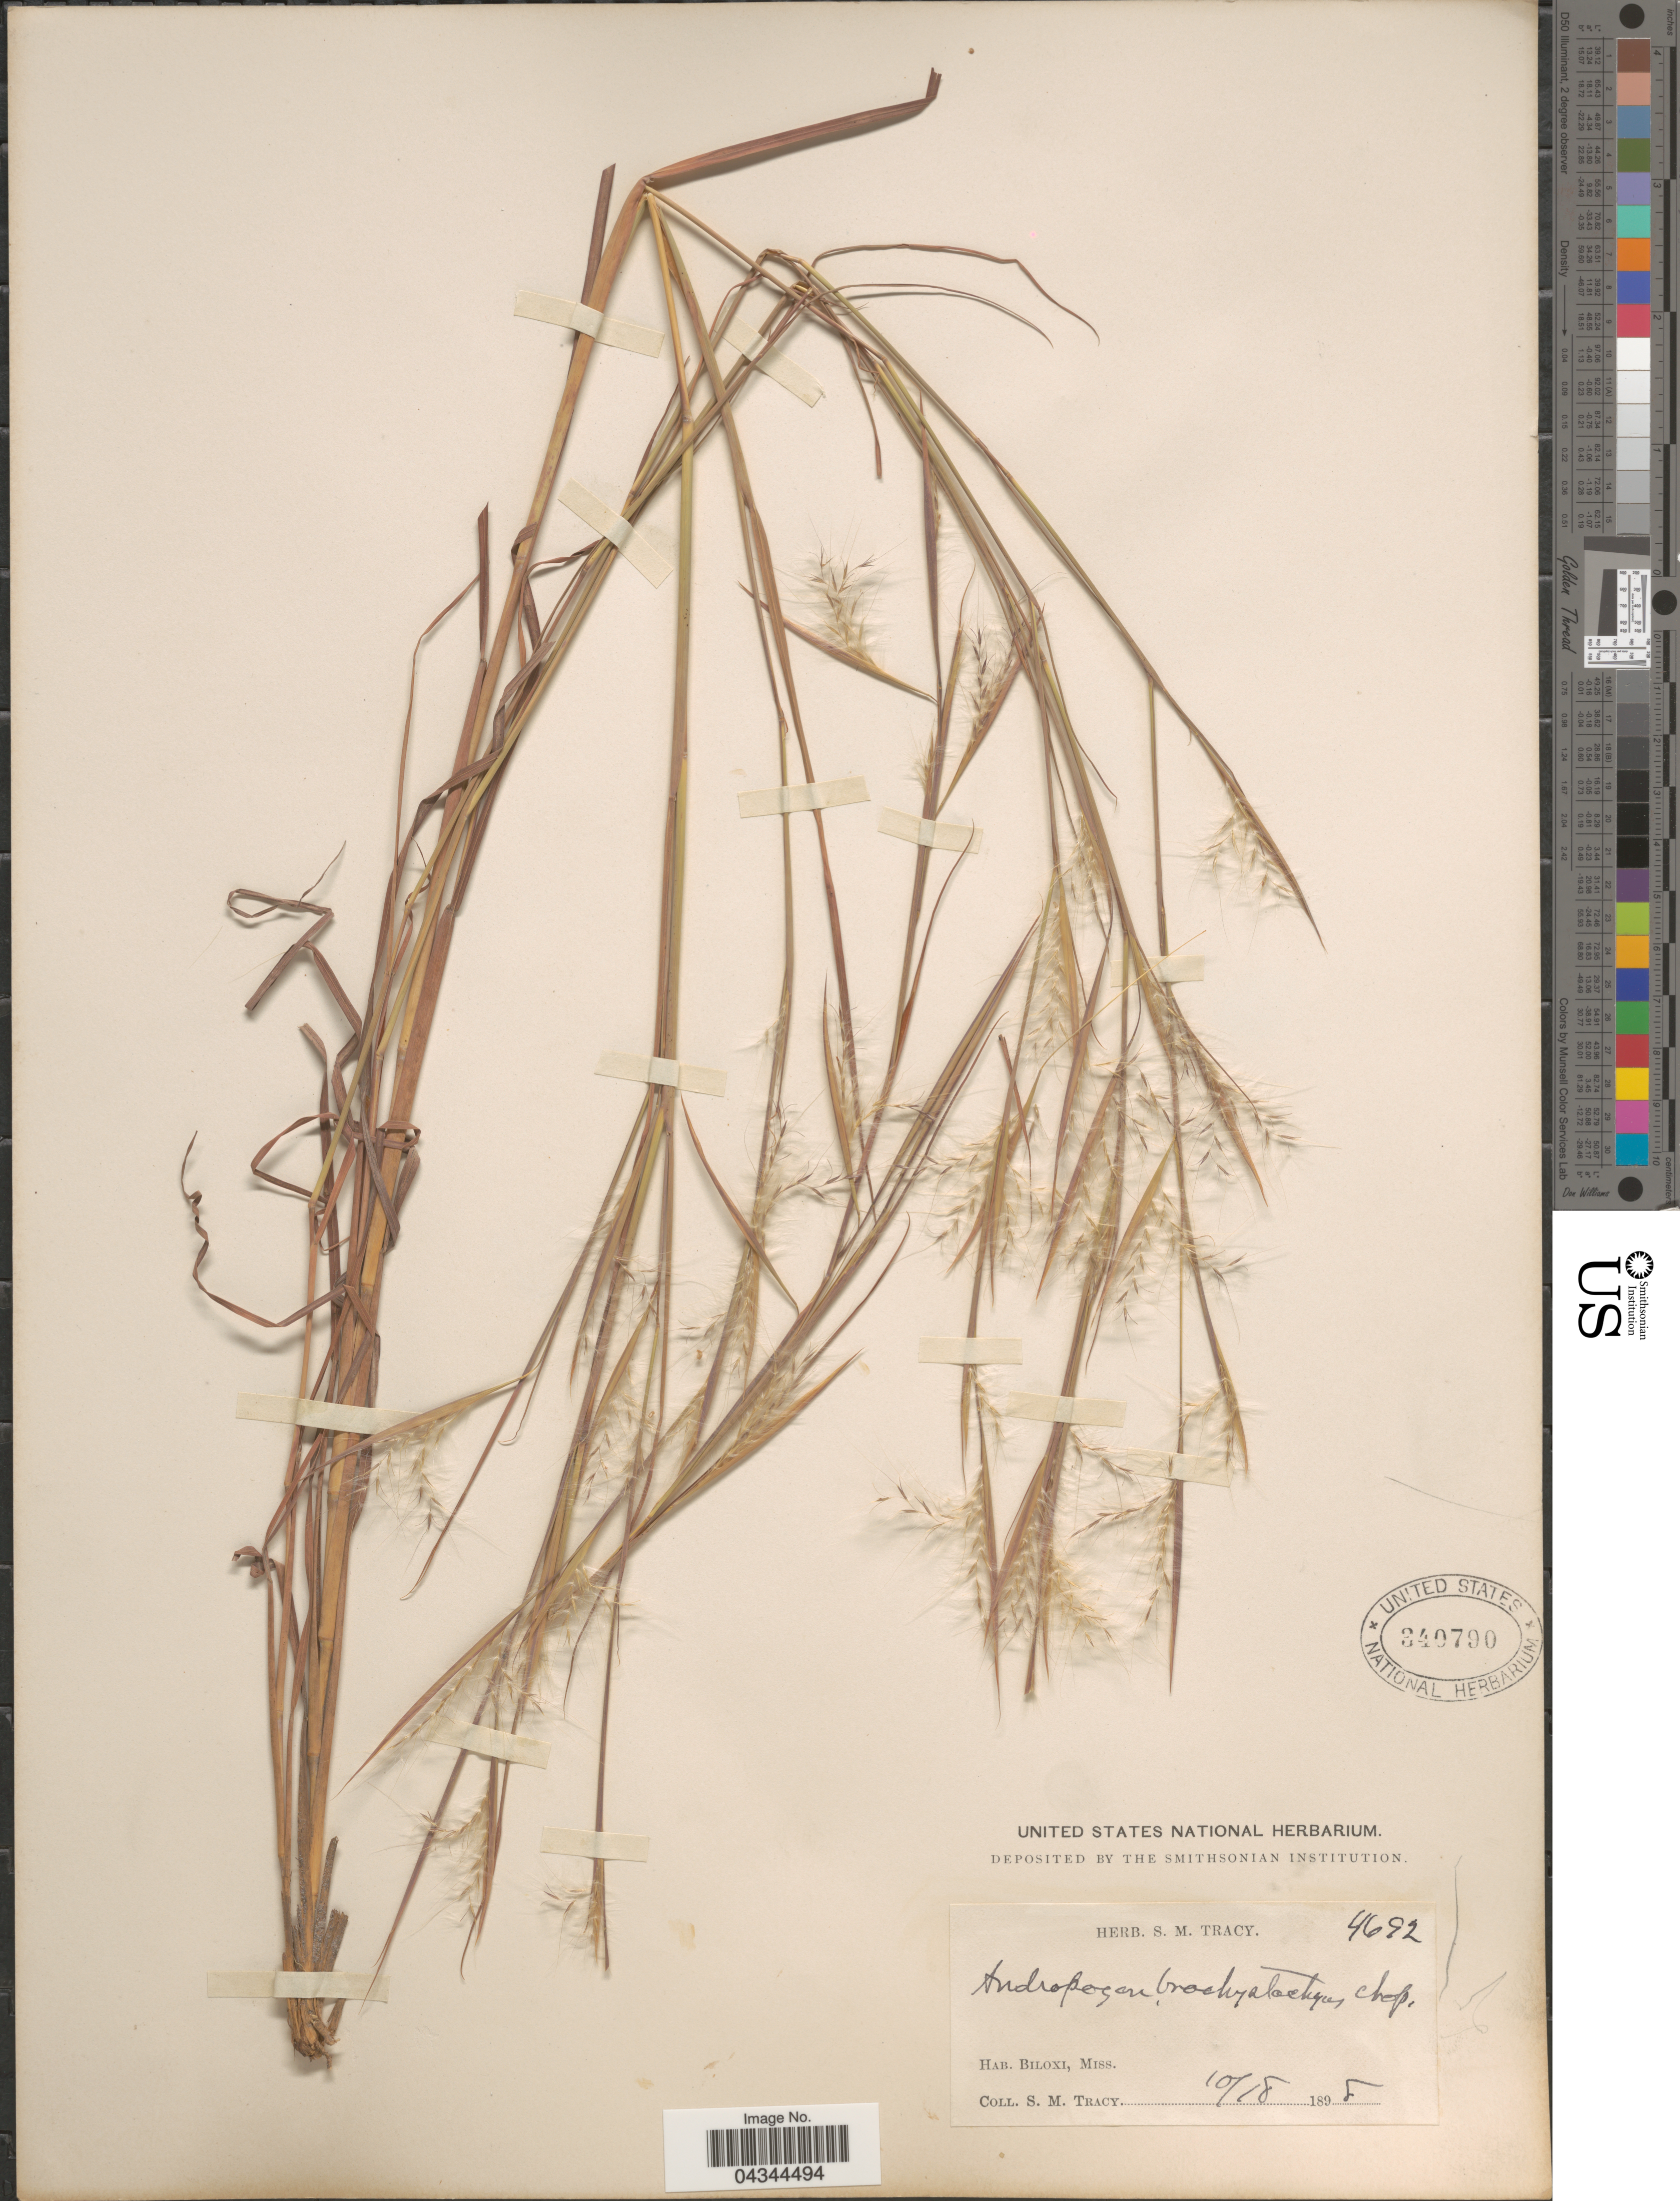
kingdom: Plantae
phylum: Tracheophyta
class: Liliopsida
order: Poales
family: Poaceae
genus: Andropogon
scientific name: Andropogon virginicus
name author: L.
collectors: S. M. Tracy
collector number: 4692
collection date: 1898-10-18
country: United States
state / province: Mississippi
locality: Biloxi.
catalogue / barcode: US 340790